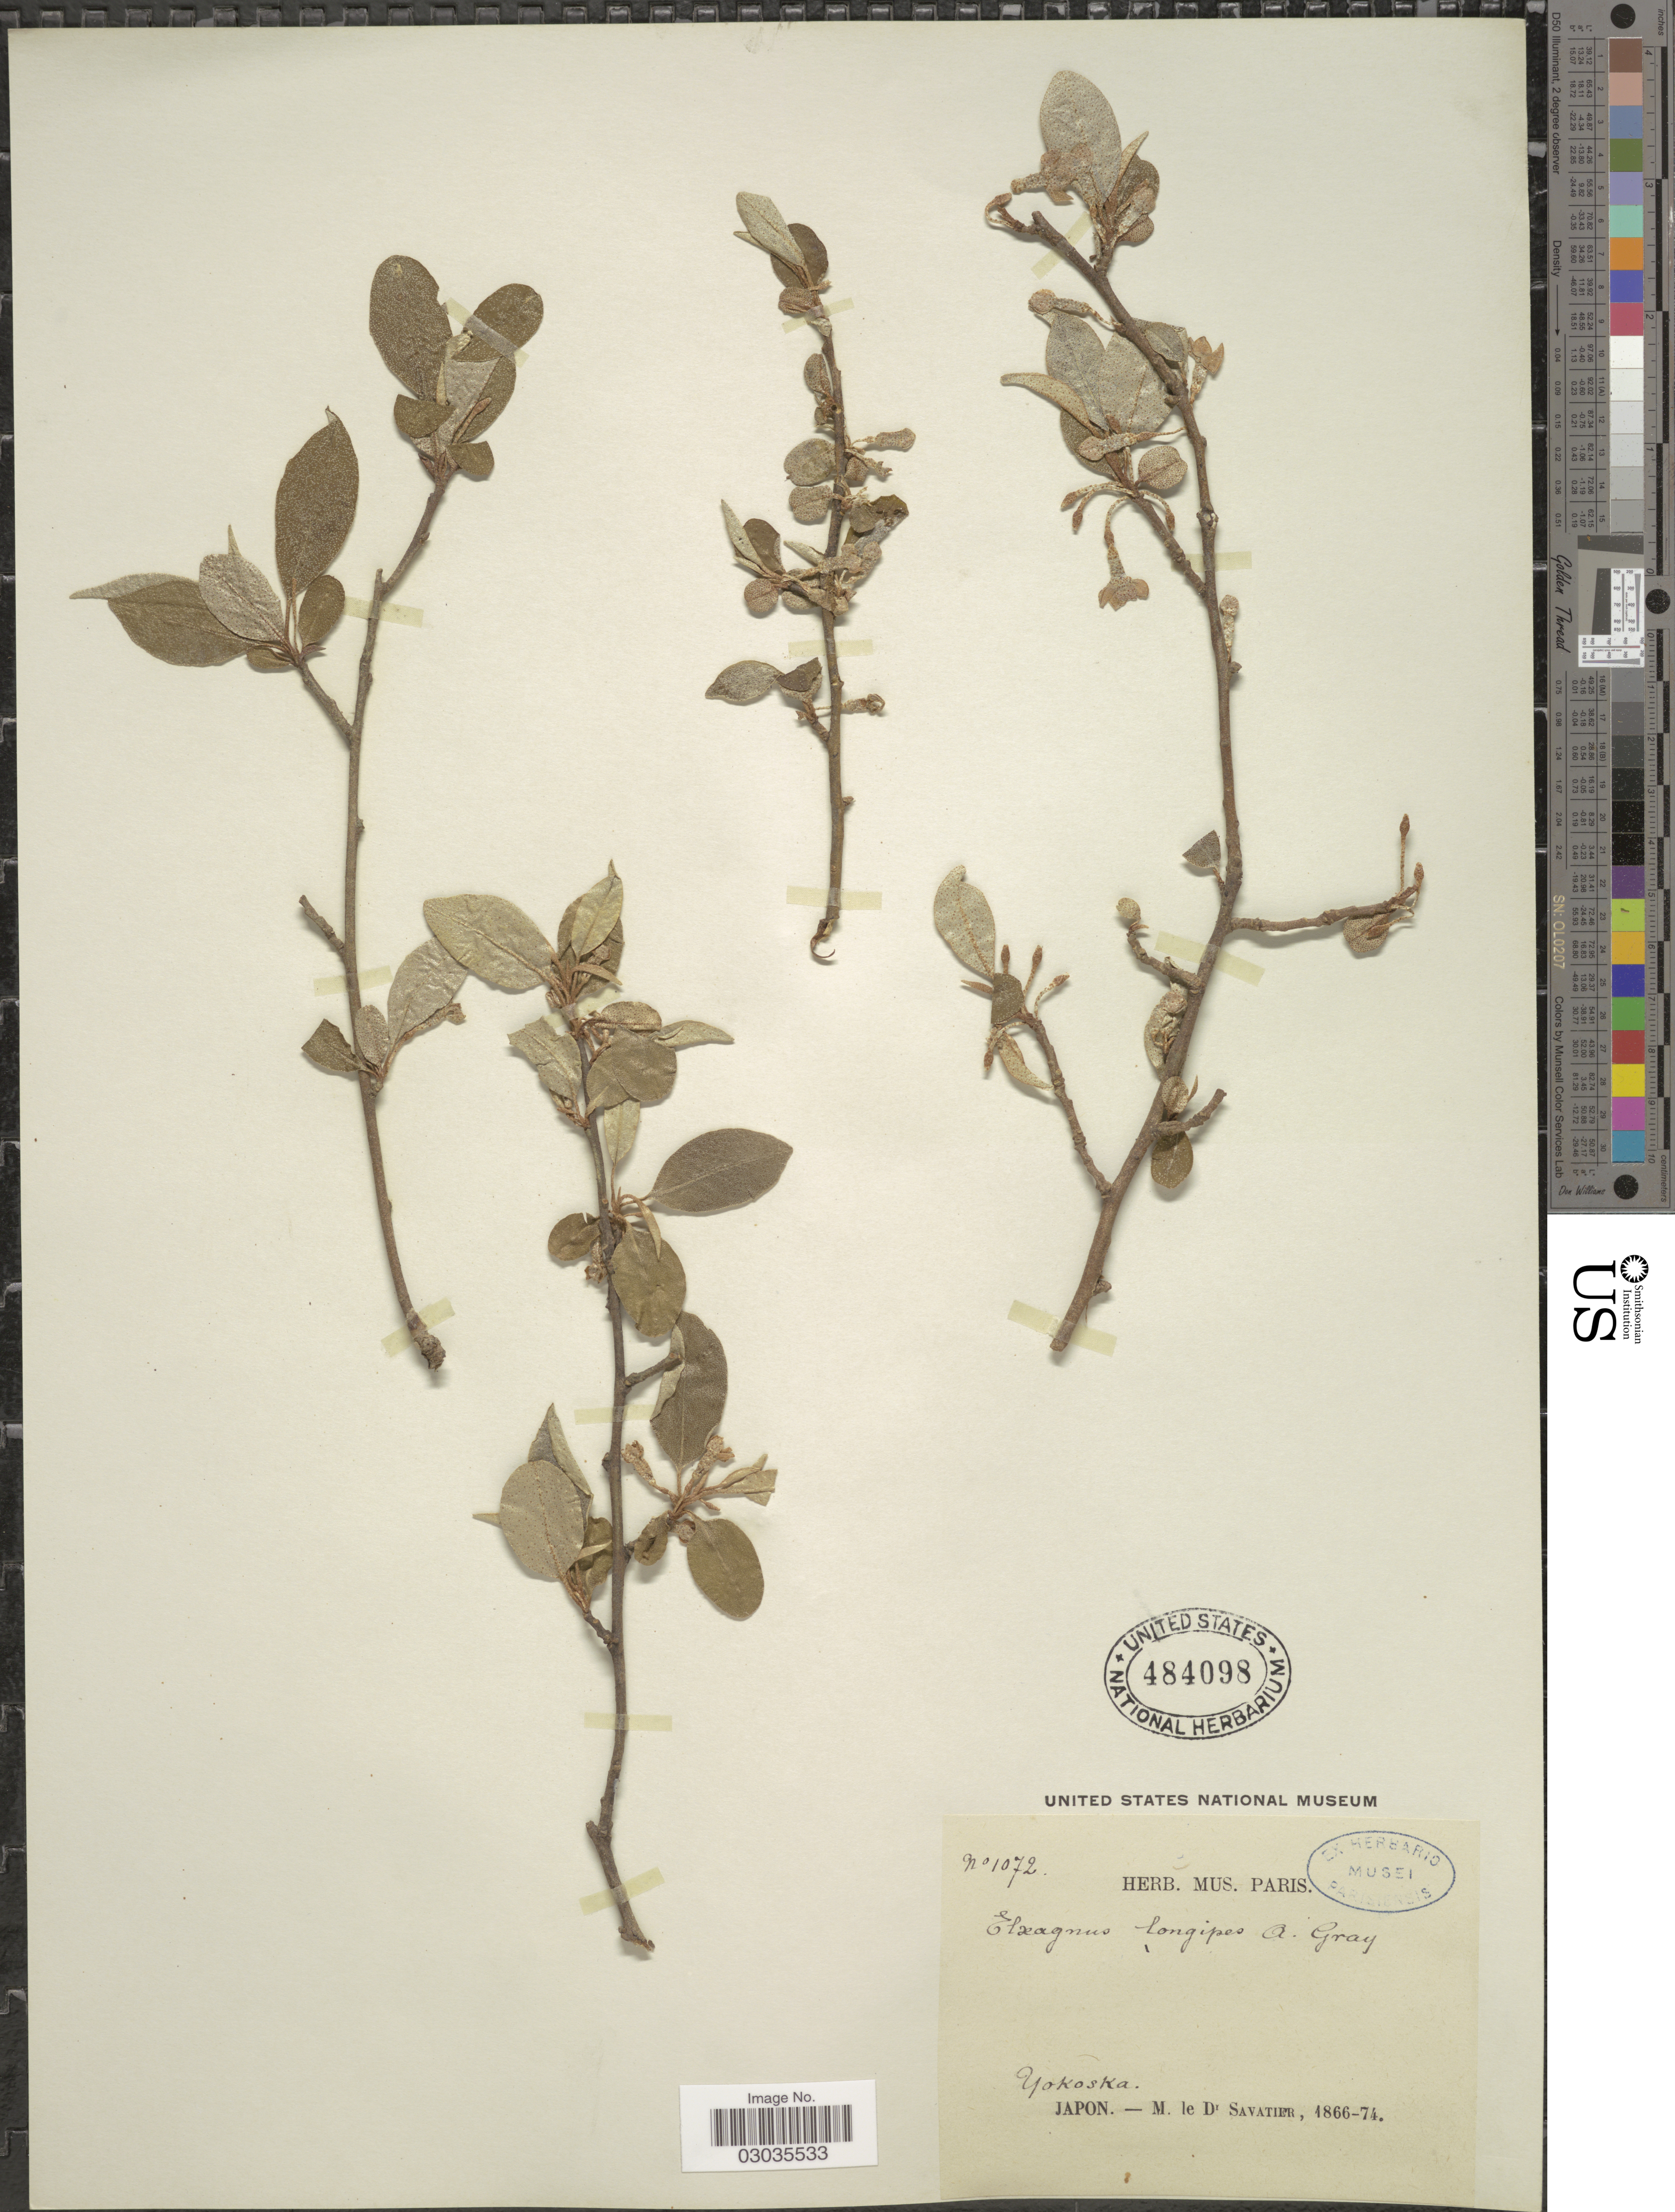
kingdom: Plantae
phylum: Tracheophyta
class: Magnoliopsida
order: Rosales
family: Elaeagnaceae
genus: Elaeagnus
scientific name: Elaeagnus longipes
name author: A. Gray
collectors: Savatier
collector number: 1072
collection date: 1866/1874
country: Japan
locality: Yokoska.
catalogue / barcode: US 484098